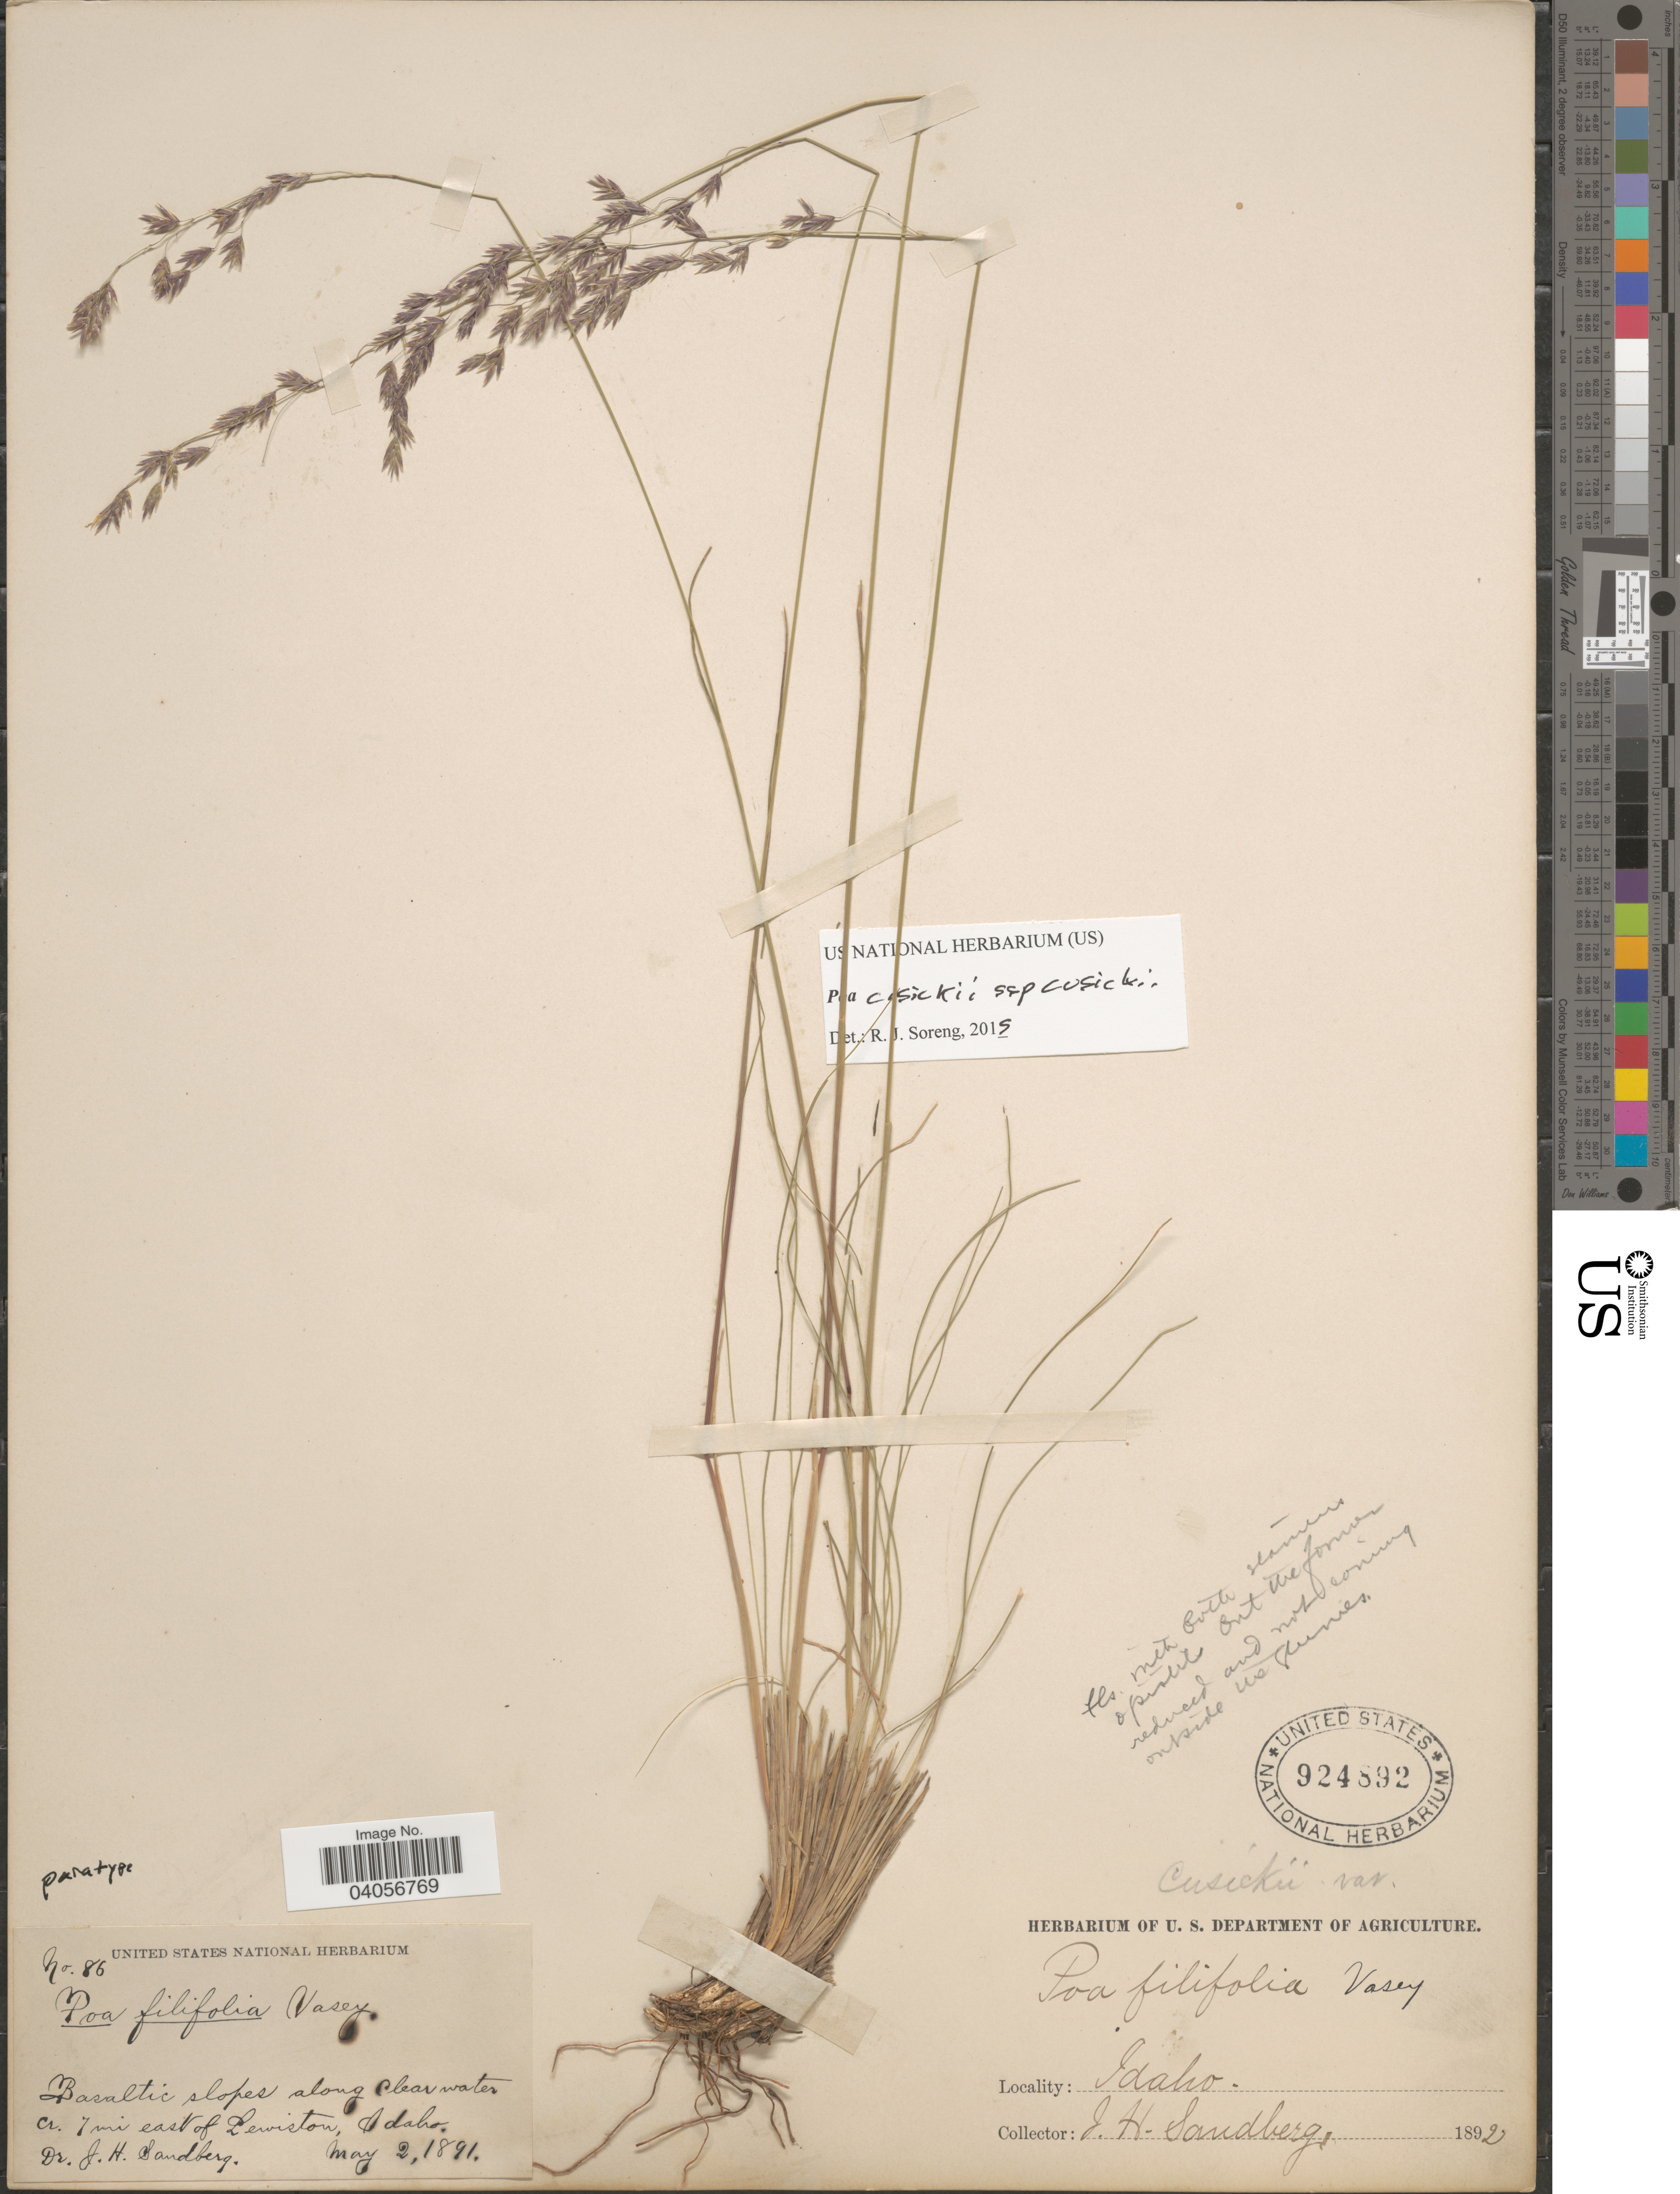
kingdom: Plantae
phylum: Tracheophyta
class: Liliopsida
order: Poales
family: Poaceae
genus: Poa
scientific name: Poa cusickii subsp. cusickii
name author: Vasey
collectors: J. H. Sandberg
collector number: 86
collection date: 1891-05-02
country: United States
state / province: Idaho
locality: Basaltic slopes along Clearwater cr. 7 mi east of Lewiston.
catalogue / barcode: US 924892